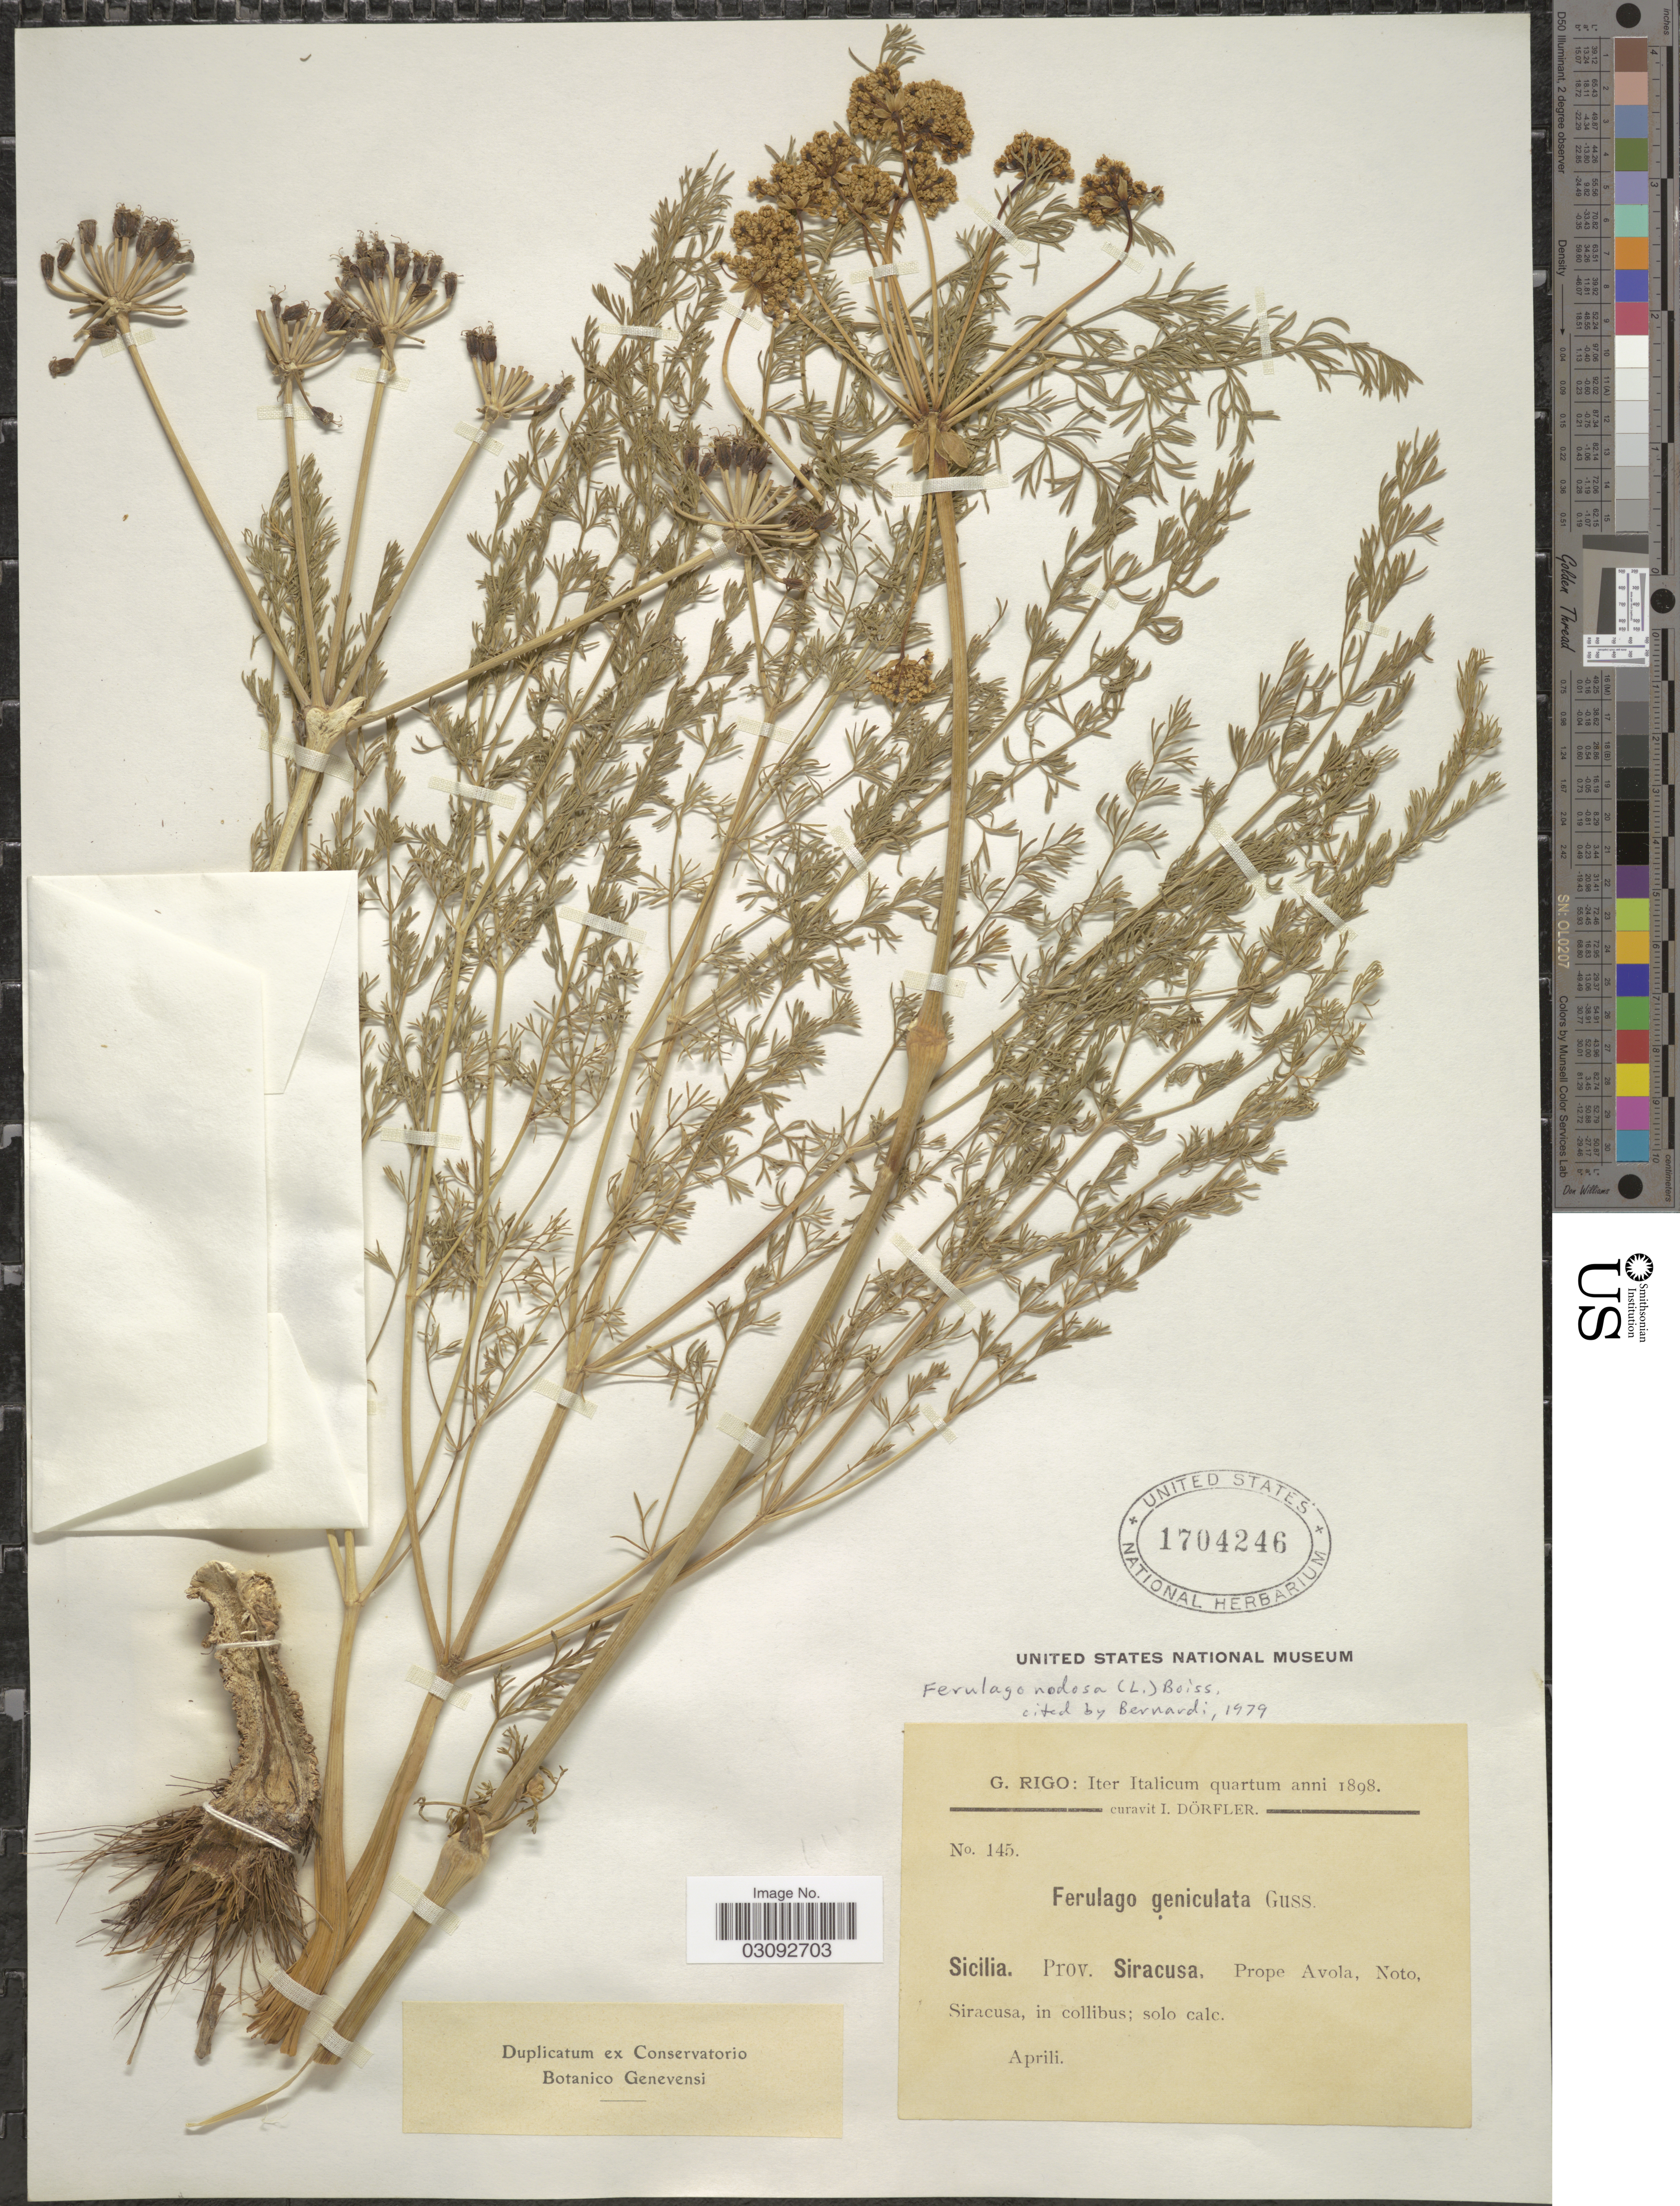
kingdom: Plantae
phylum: Tracheophyta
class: Magnoliopsida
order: Apiales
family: Apiaceae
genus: Ferulago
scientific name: Ferulago nodosa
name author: (L.) Boiss.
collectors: G. Rigo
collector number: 145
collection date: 1898-04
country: Italy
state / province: Siciliana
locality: Sicilia. Prov. Siracusa, Prope Avola, Noto, Siracusa, in collibus.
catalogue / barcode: US 1704246